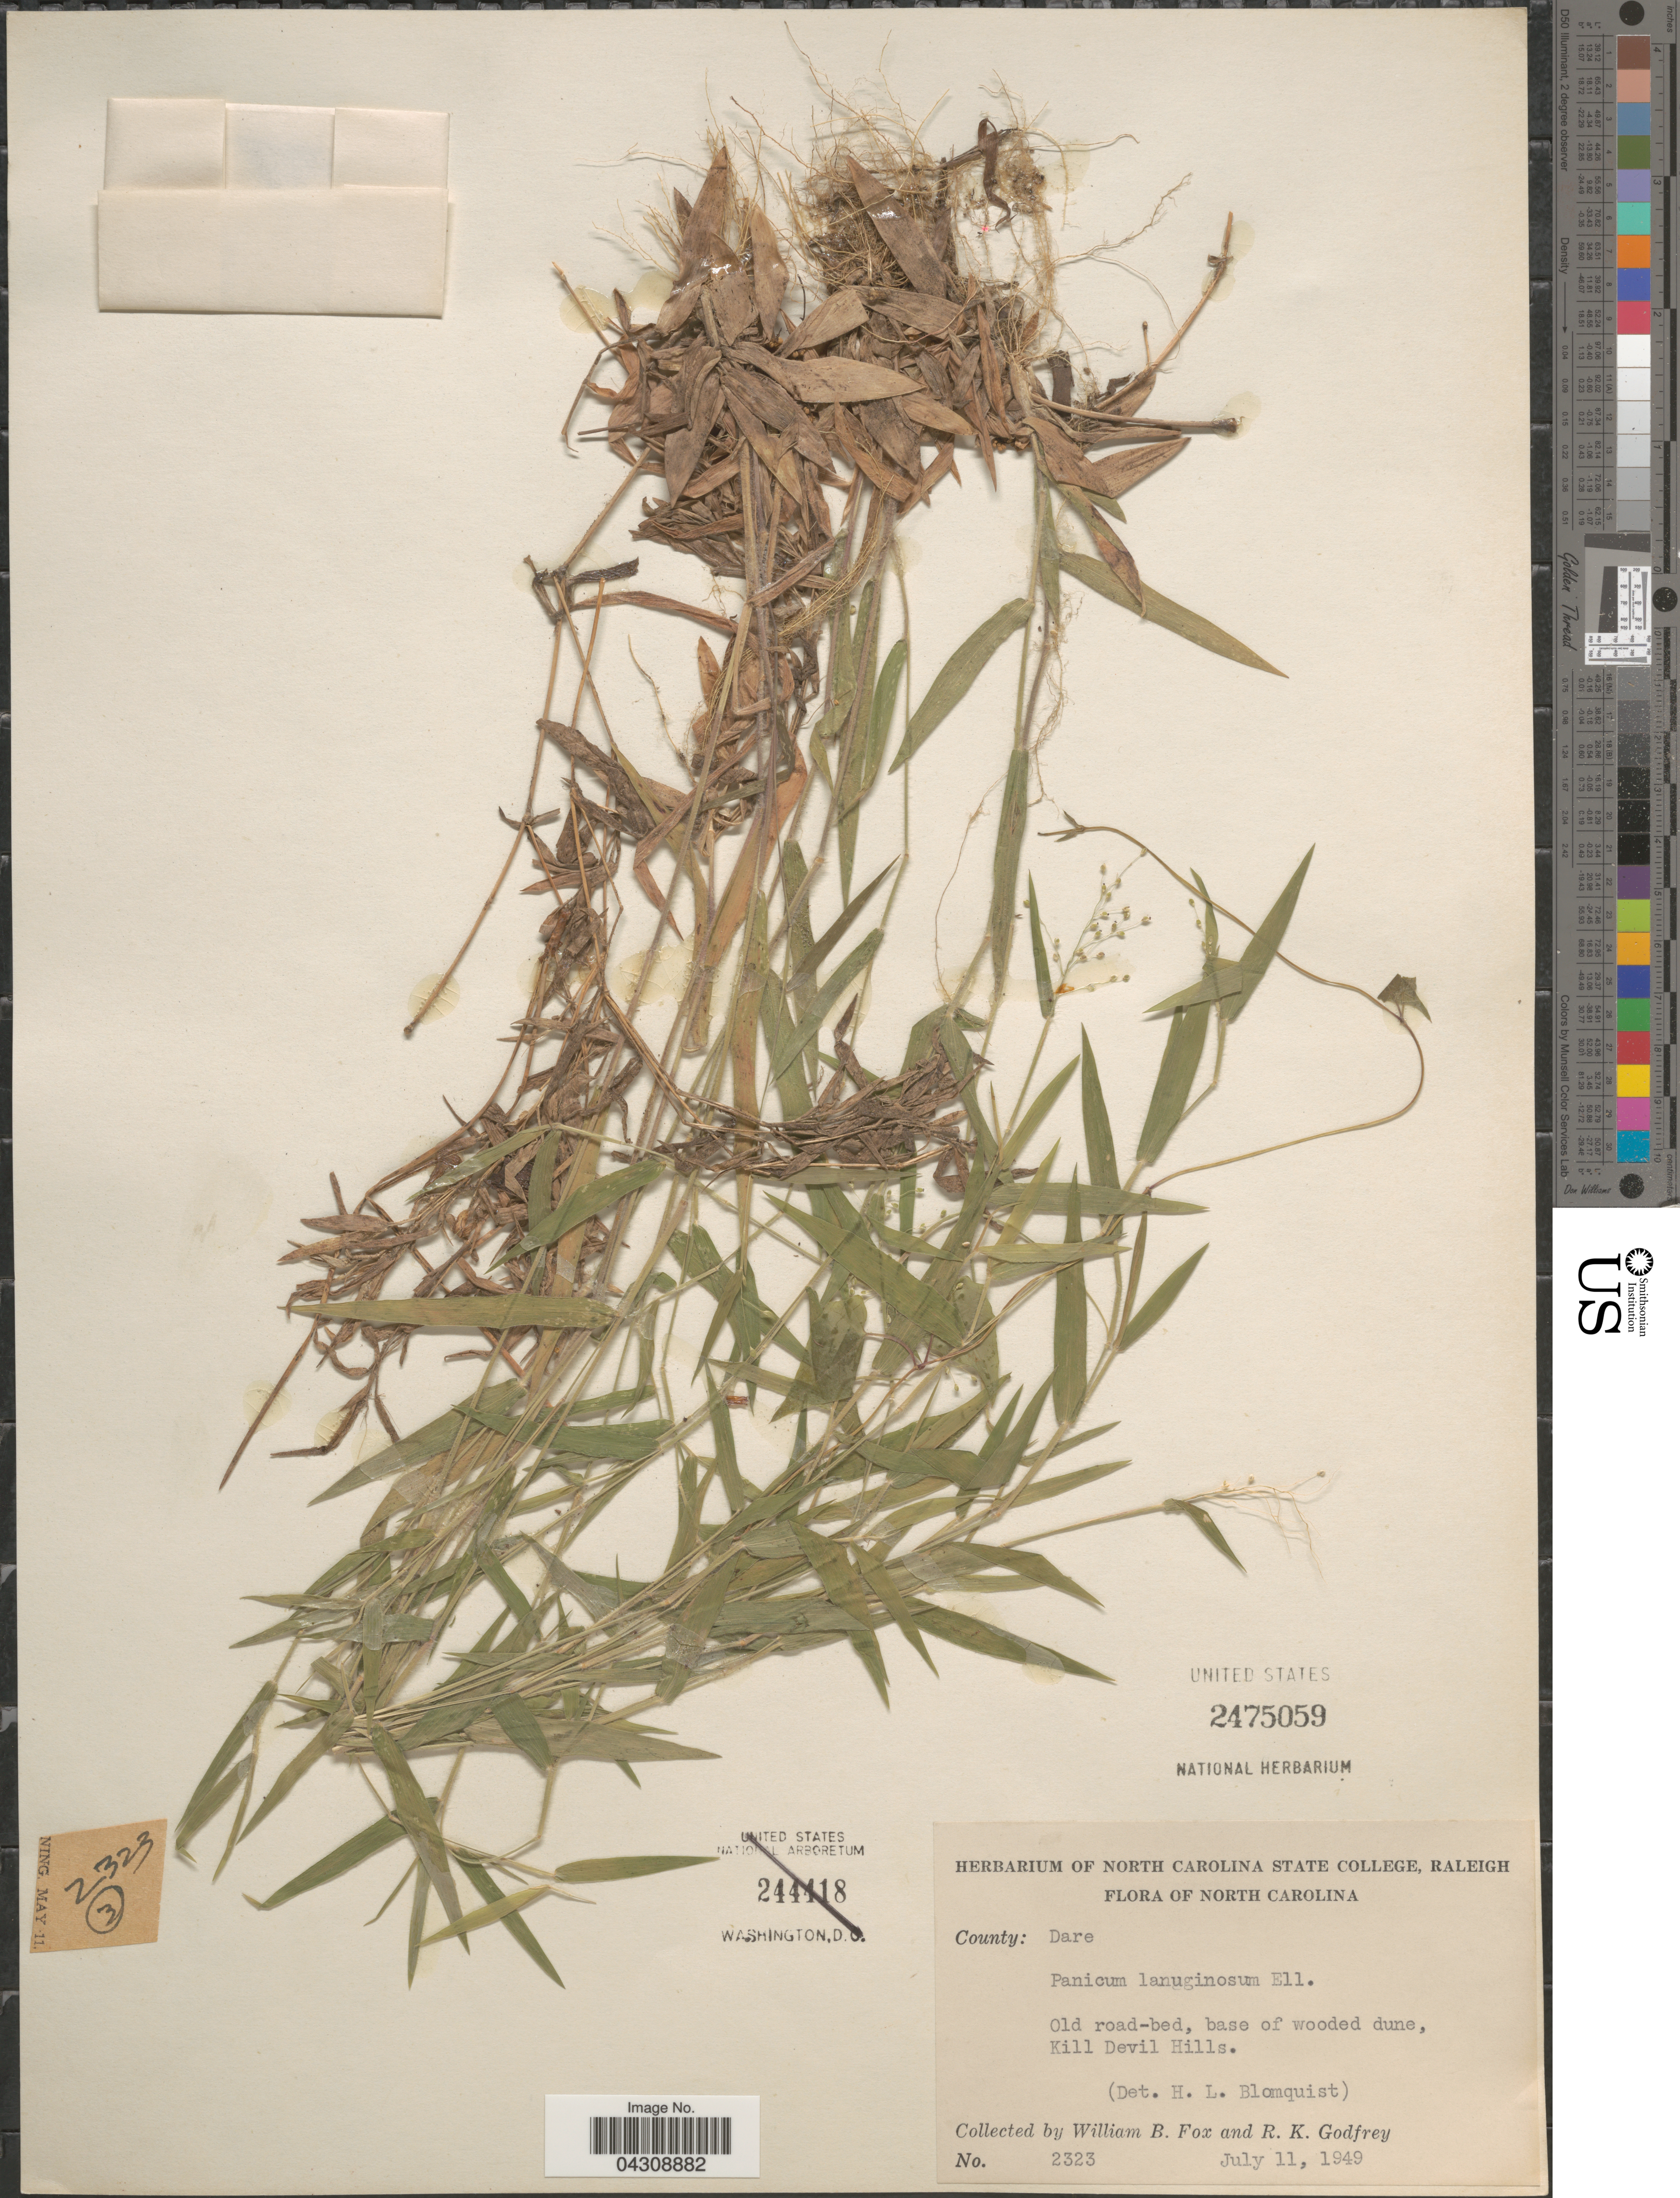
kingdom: Plantae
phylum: Tracheophyta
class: Liliopsida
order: Poales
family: Poaceae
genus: Dichanthelium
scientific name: Dichanthelium acuminatum var. acuminatum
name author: (Sw.) Gould & C.A. Clark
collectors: W. B. Fox & R. K. Godfrey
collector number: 2323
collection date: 1949-07-11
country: United States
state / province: North Carolina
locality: County: Dare. Old road-bed, base of wooded dune, Kill Devil Hills.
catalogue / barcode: US 2475059